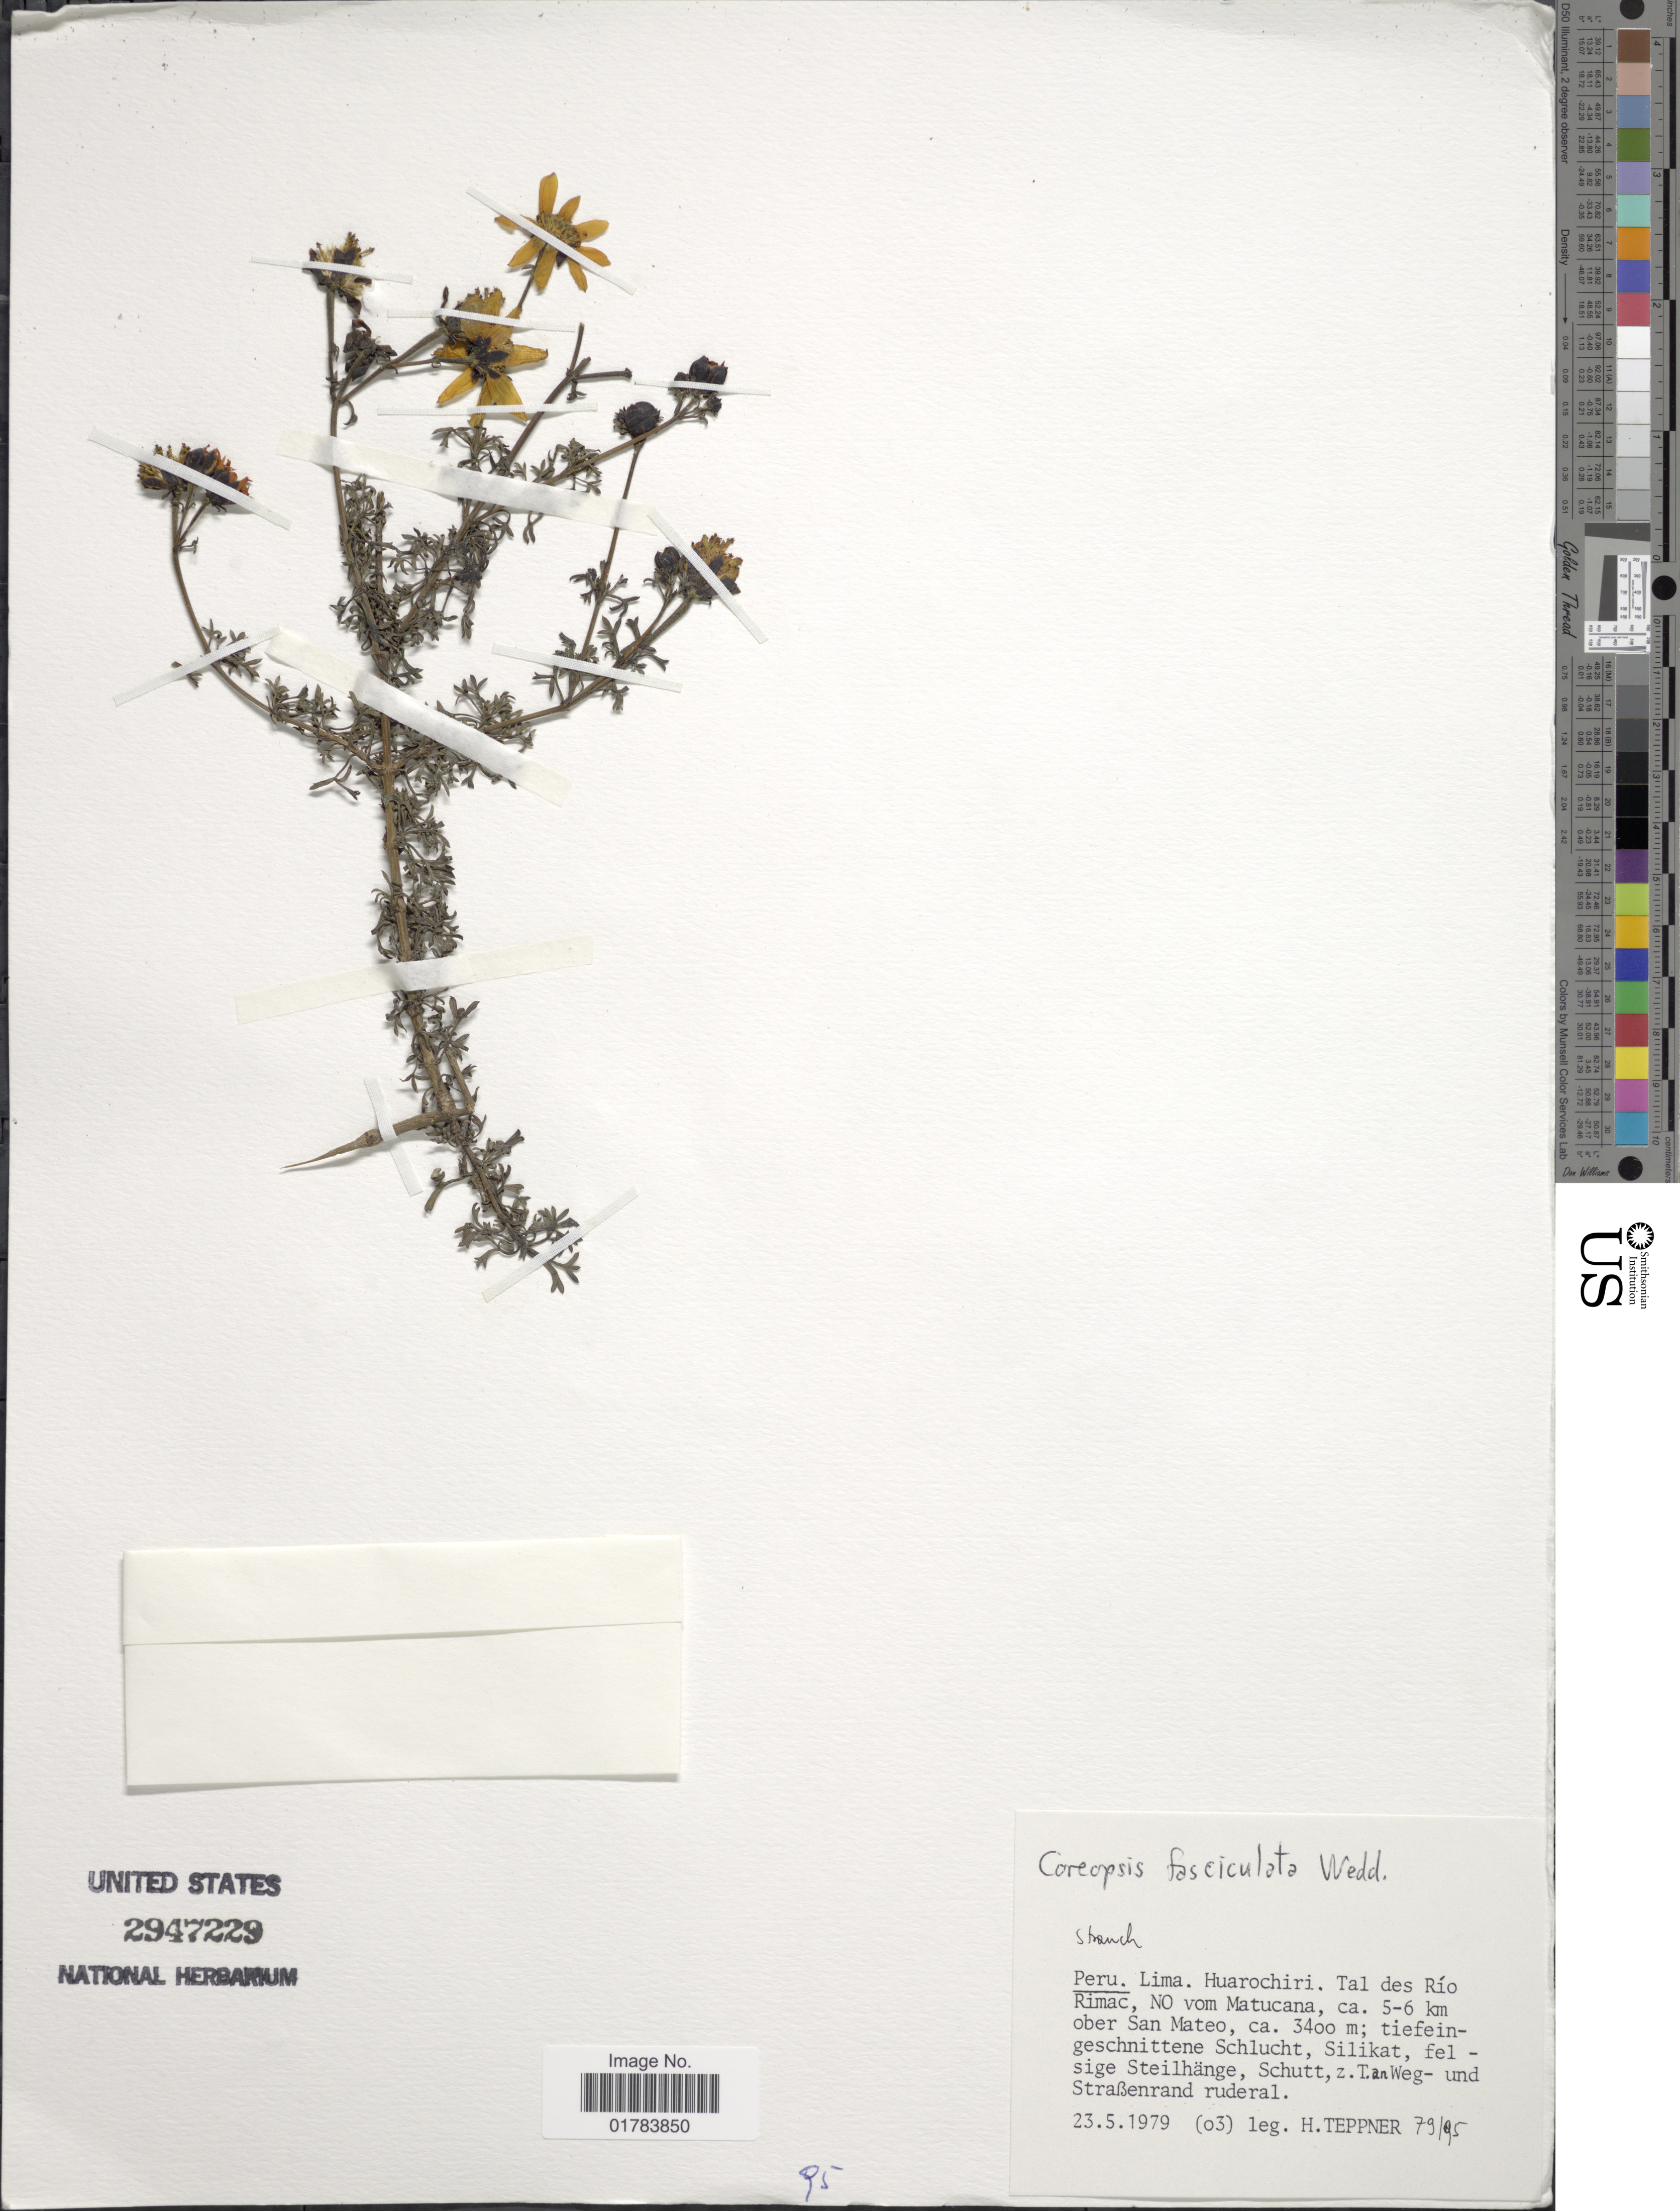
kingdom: Plantae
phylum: Tracheophyta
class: Magnoliopsida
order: Asterales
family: Asteraceae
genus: Coreopsis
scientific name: Coreopsis fasciculata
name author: Wedd.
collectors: H. Teppner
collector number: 79/95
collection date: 1979-05-23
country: Peru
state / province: Lima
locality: Huarochiri. Tal des Rio Rimac, NO vom Matucana, ca. 5-6 km ober San Mateo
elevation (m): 3400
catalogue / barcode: US 2947229